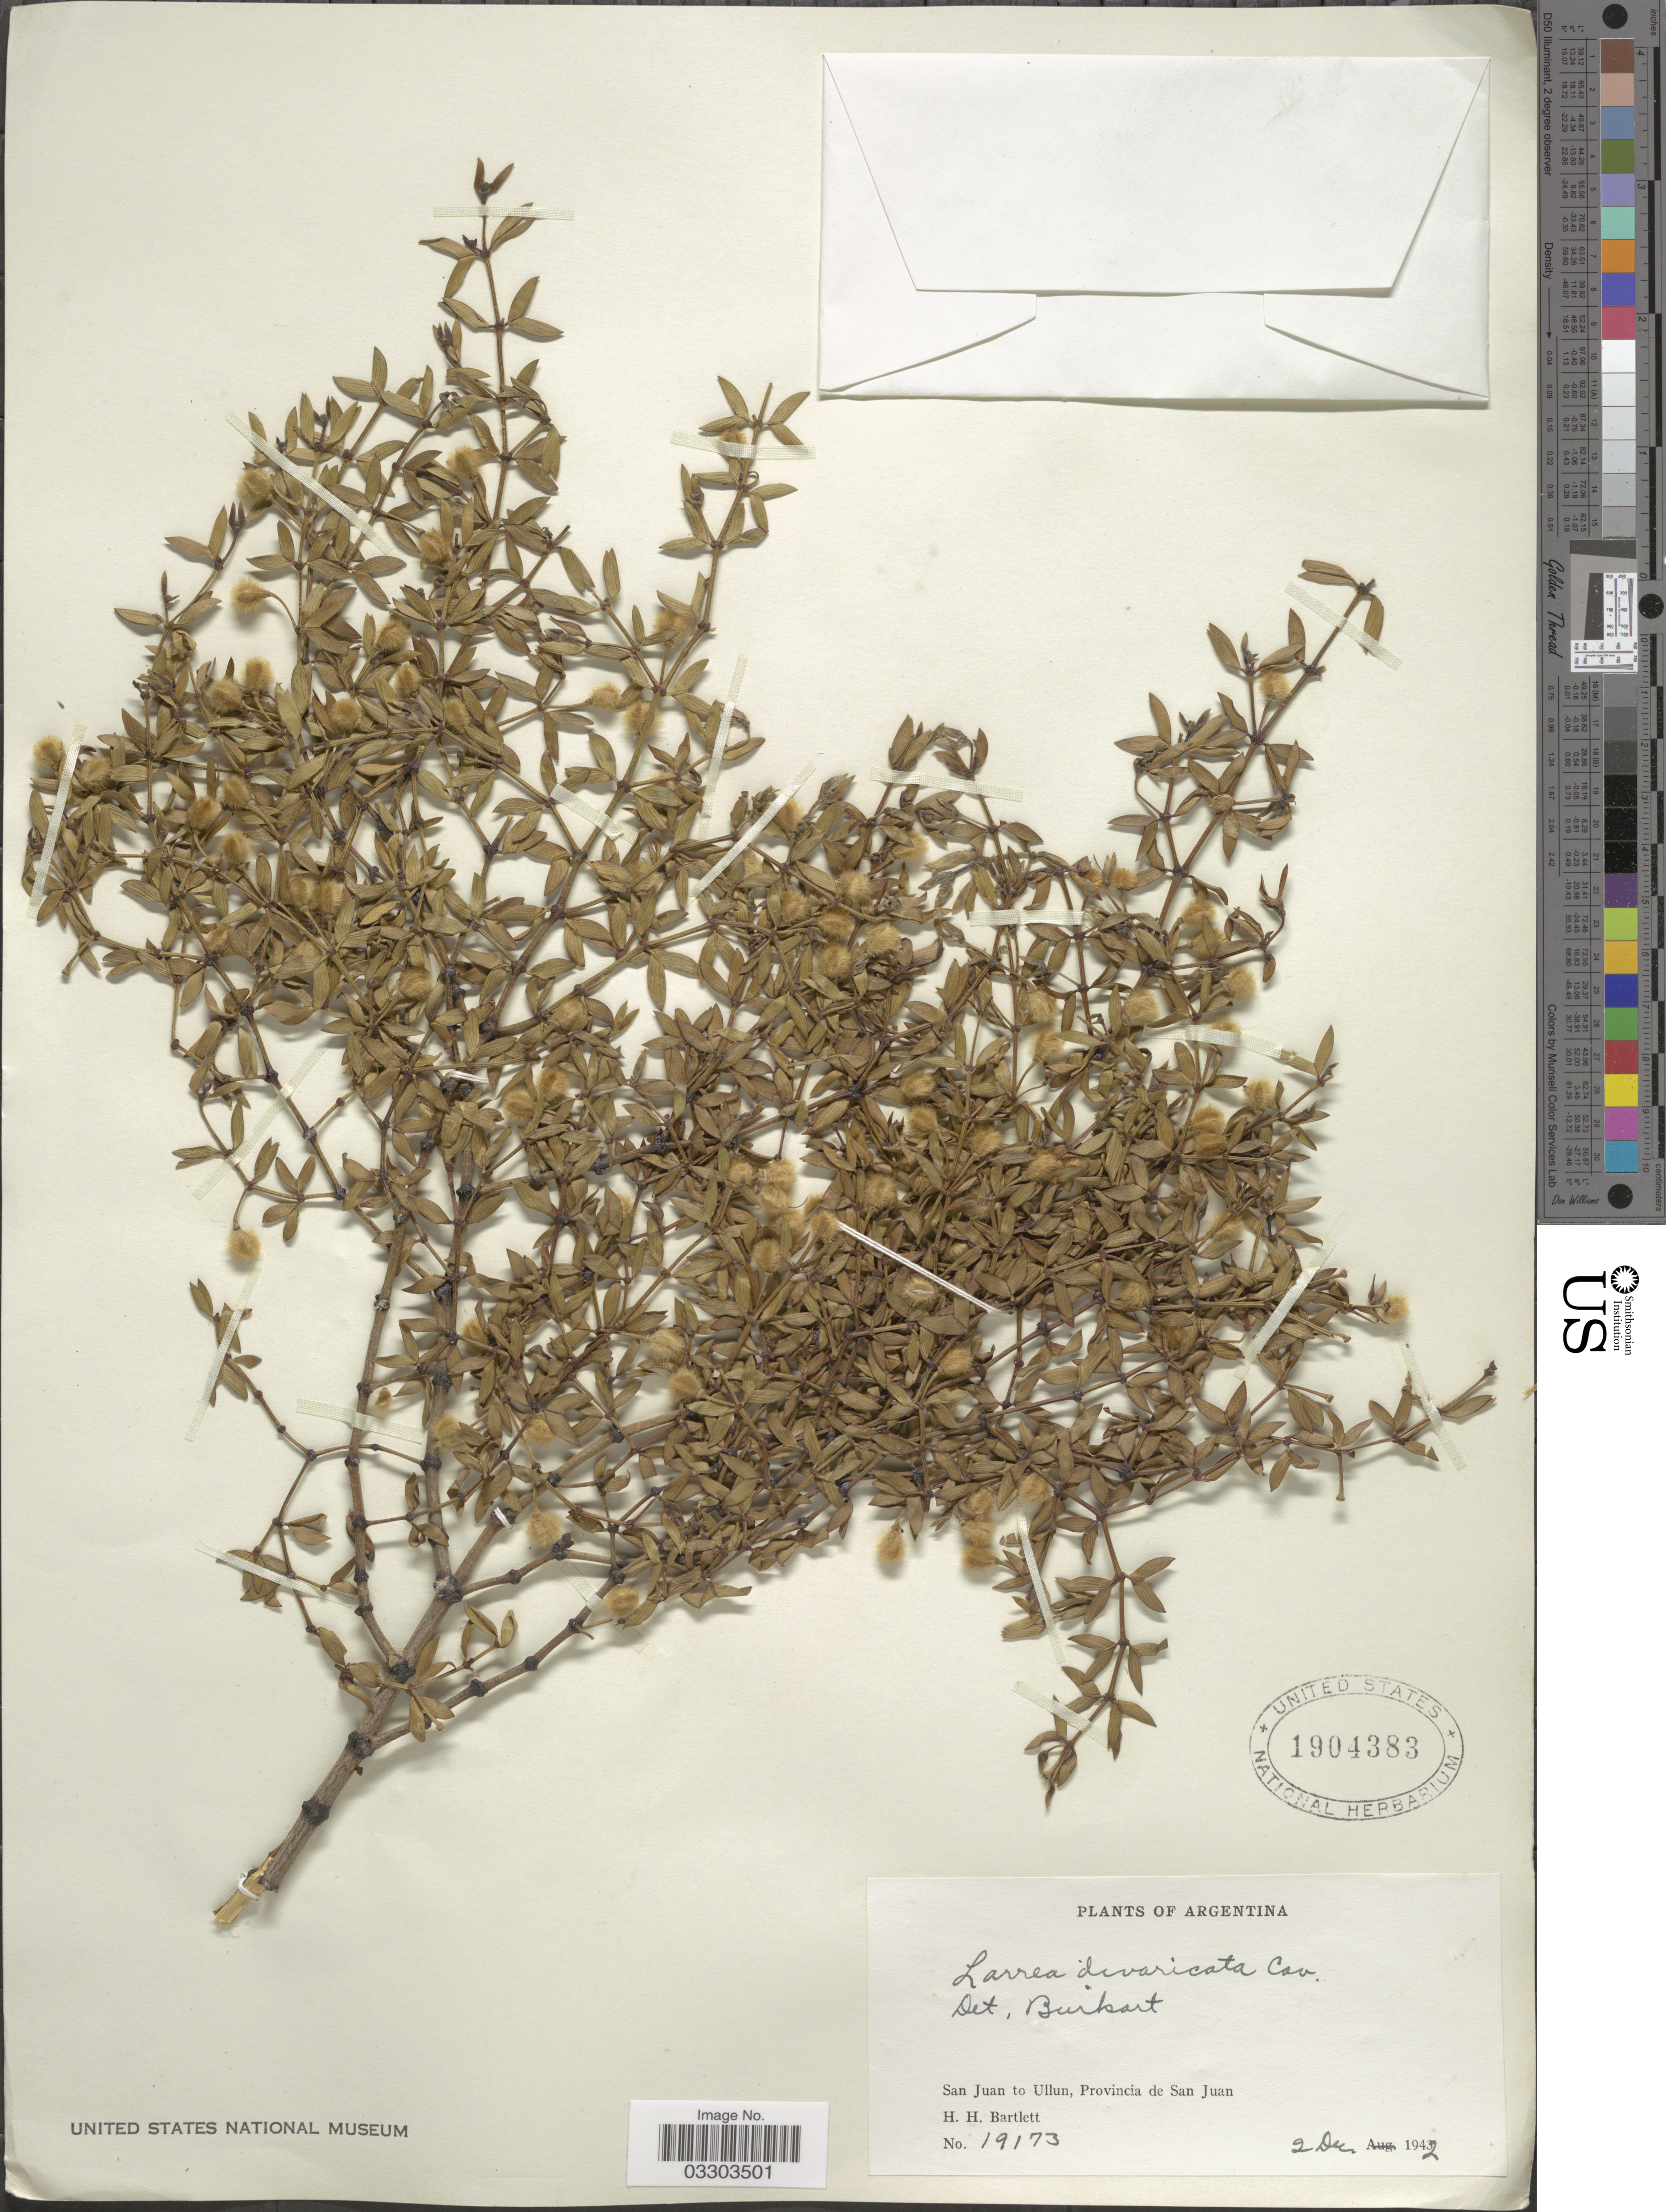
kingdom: Plantae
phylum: Tracheophyta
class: Magnoliopsida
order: Zygophyllales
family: Zygophyllaceae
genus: Larrea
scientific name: Larrea divaricata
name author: Cav.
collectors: H. H. Bartlett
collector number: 19173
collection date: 1942-12-02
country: Argentina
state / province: San Juan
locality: San Juan to Ullun.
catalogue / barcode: US 1904383